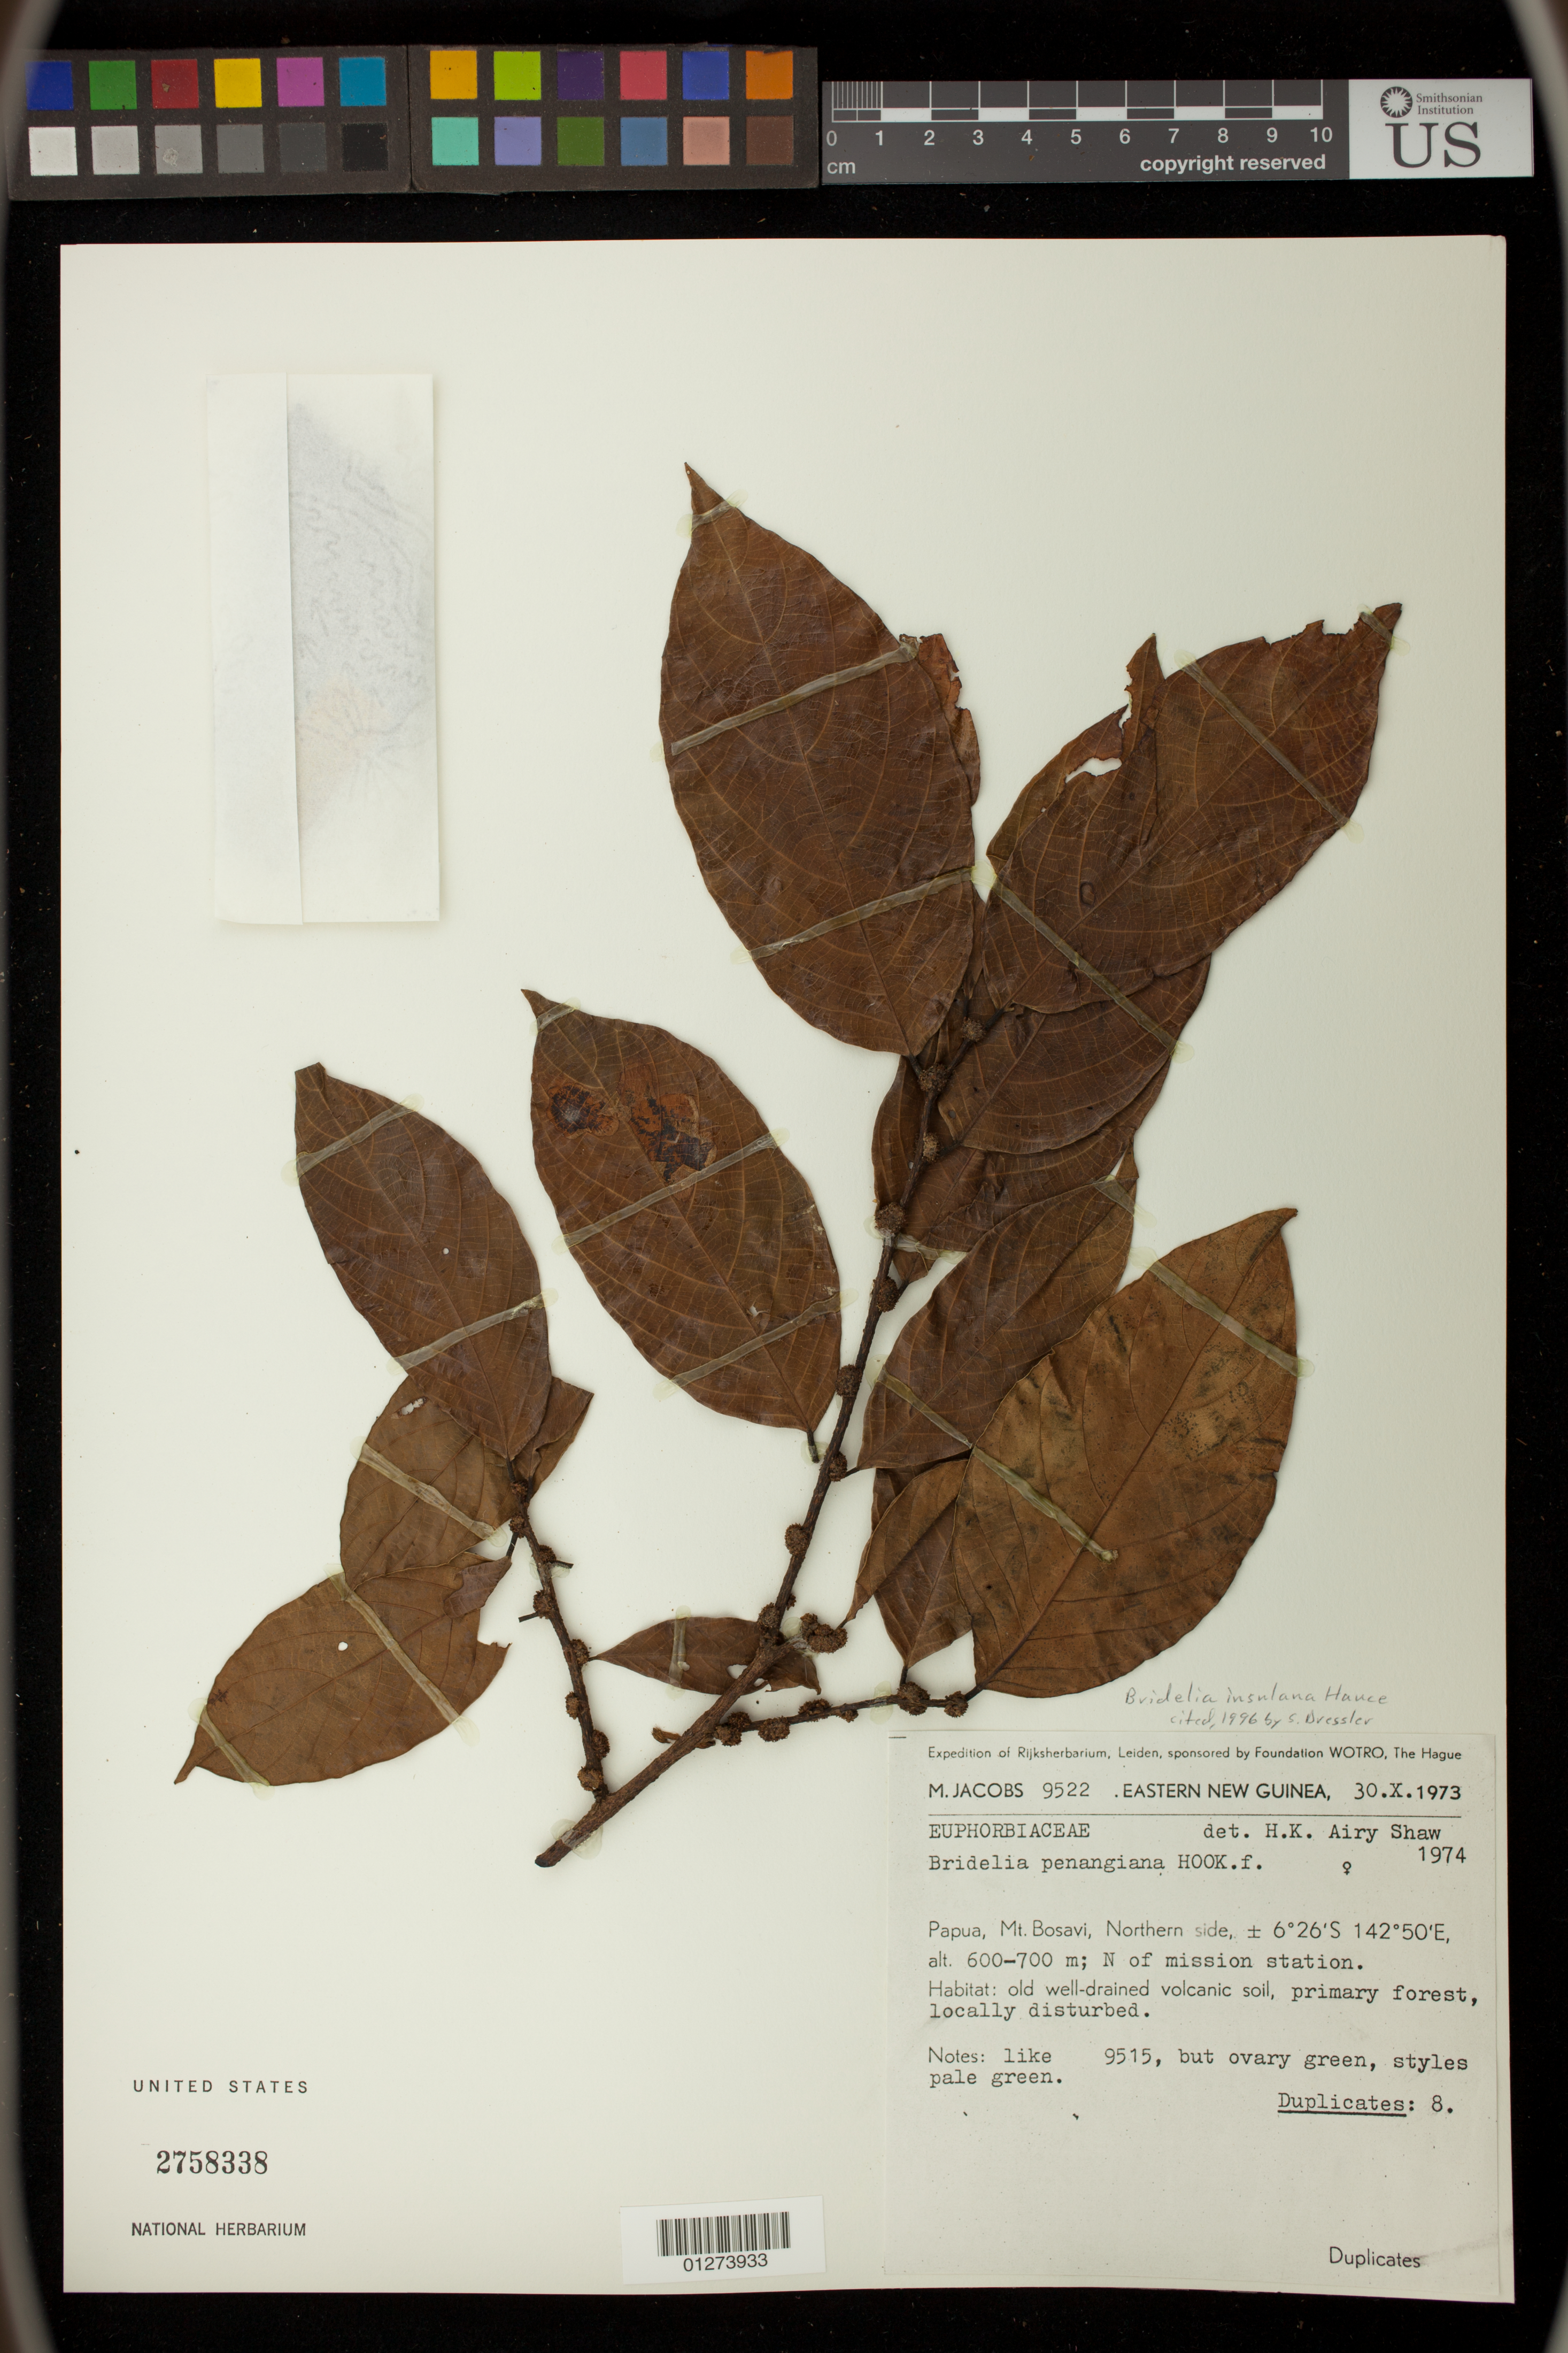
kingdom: Plantae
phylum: Tracheophyta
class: Magnoliopsida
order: Malpighiales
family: Phyllanthaceae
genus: Bridelia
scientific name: Bridelia insulana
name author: Hance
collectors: M. Jacobs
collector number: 9522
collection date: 1973-10-30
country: Papua New Guinea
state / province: Southern Highlands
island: New Guinea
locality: Mt. Bosavi, Northern side, N of mission station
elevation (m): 600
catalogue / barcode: US 2758338